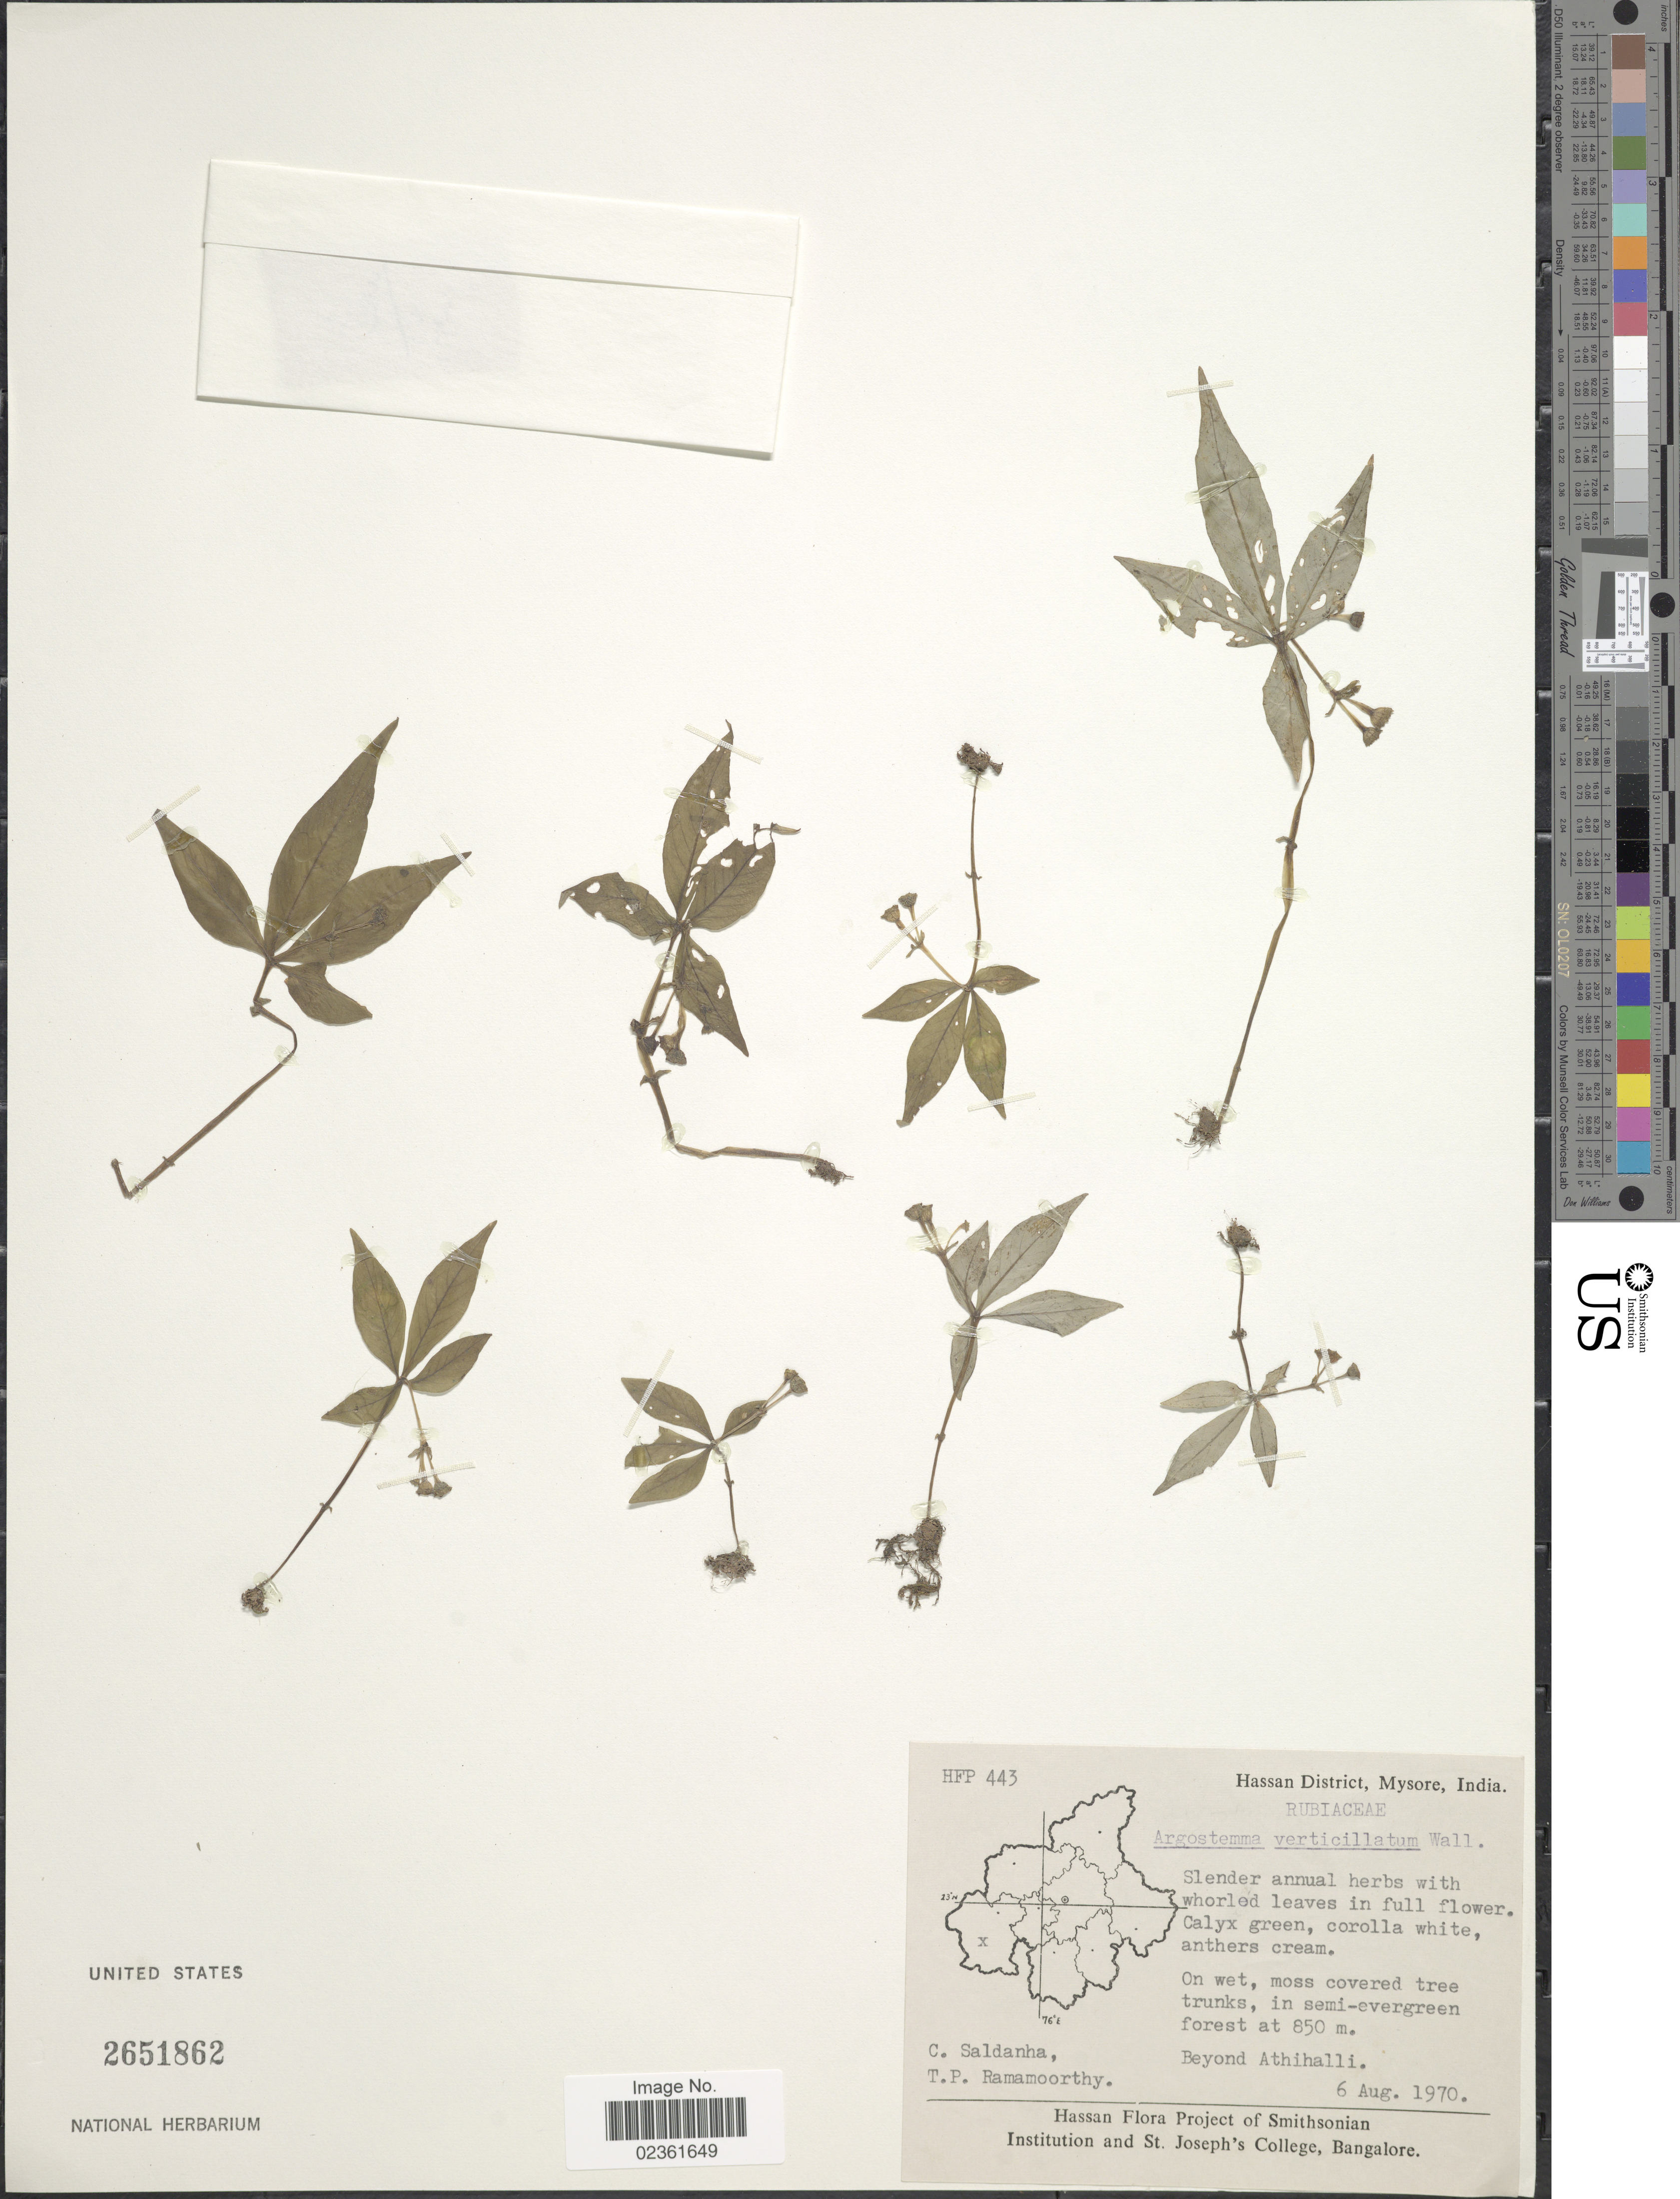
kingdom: Plantae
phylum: Tracheophyta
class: Magnoliopsida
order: Gentianales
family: Rubiaceae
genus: Argostemma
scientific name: Argostemma verticillatum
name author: Wall.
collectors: C. Saldanha & T. P. Ramamoorthy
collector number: HFP 443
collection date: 1970-08-06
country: India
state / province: Karnataka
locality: Hassan District, Mysore, Beyond Athihalli.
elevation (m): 850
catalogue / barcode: US 2651862